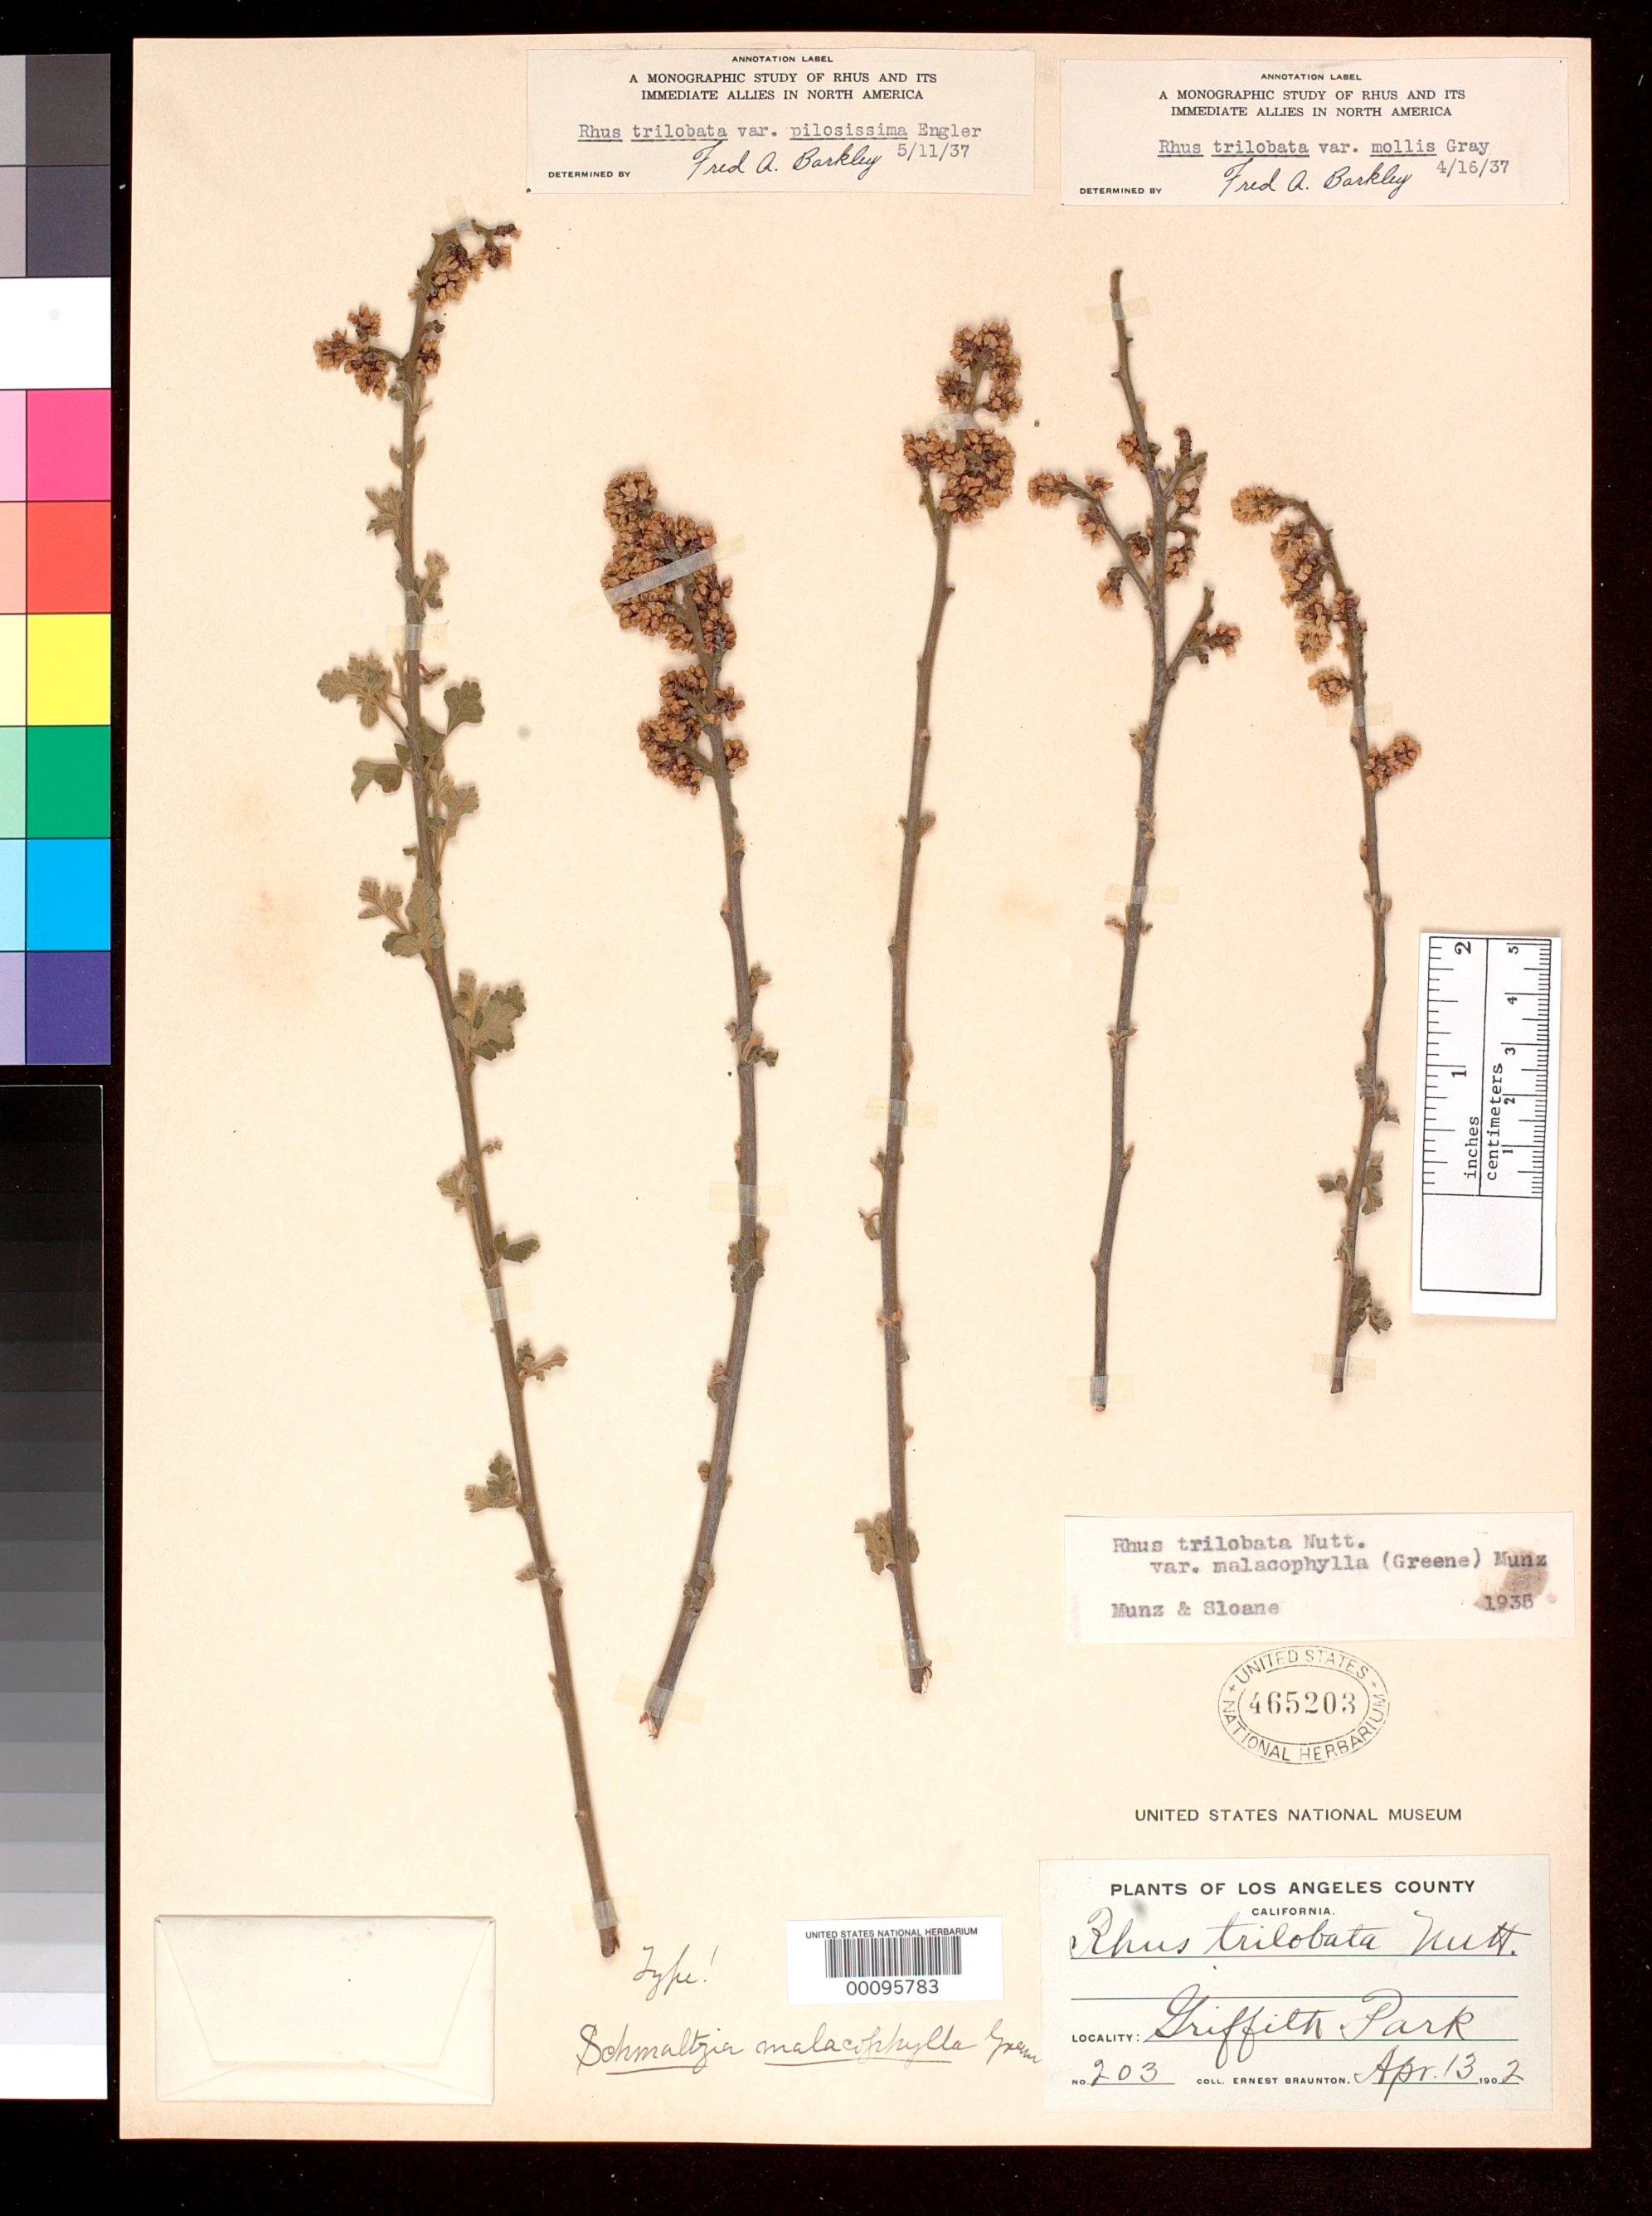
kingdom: Plantae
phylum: Tracheophyta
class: Magnoliopsida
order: Sapindales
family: Anacardiaceae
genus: Schmaltzia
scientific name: Schmaltzia malacophylla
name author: Greene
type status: Isosyntype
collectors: E. Braunton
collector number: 203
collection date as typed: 13 Apr 1902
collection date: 1902-04-13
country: United States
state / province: California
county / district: Los Angeles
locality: Griffith Park.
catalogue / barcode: US 465203